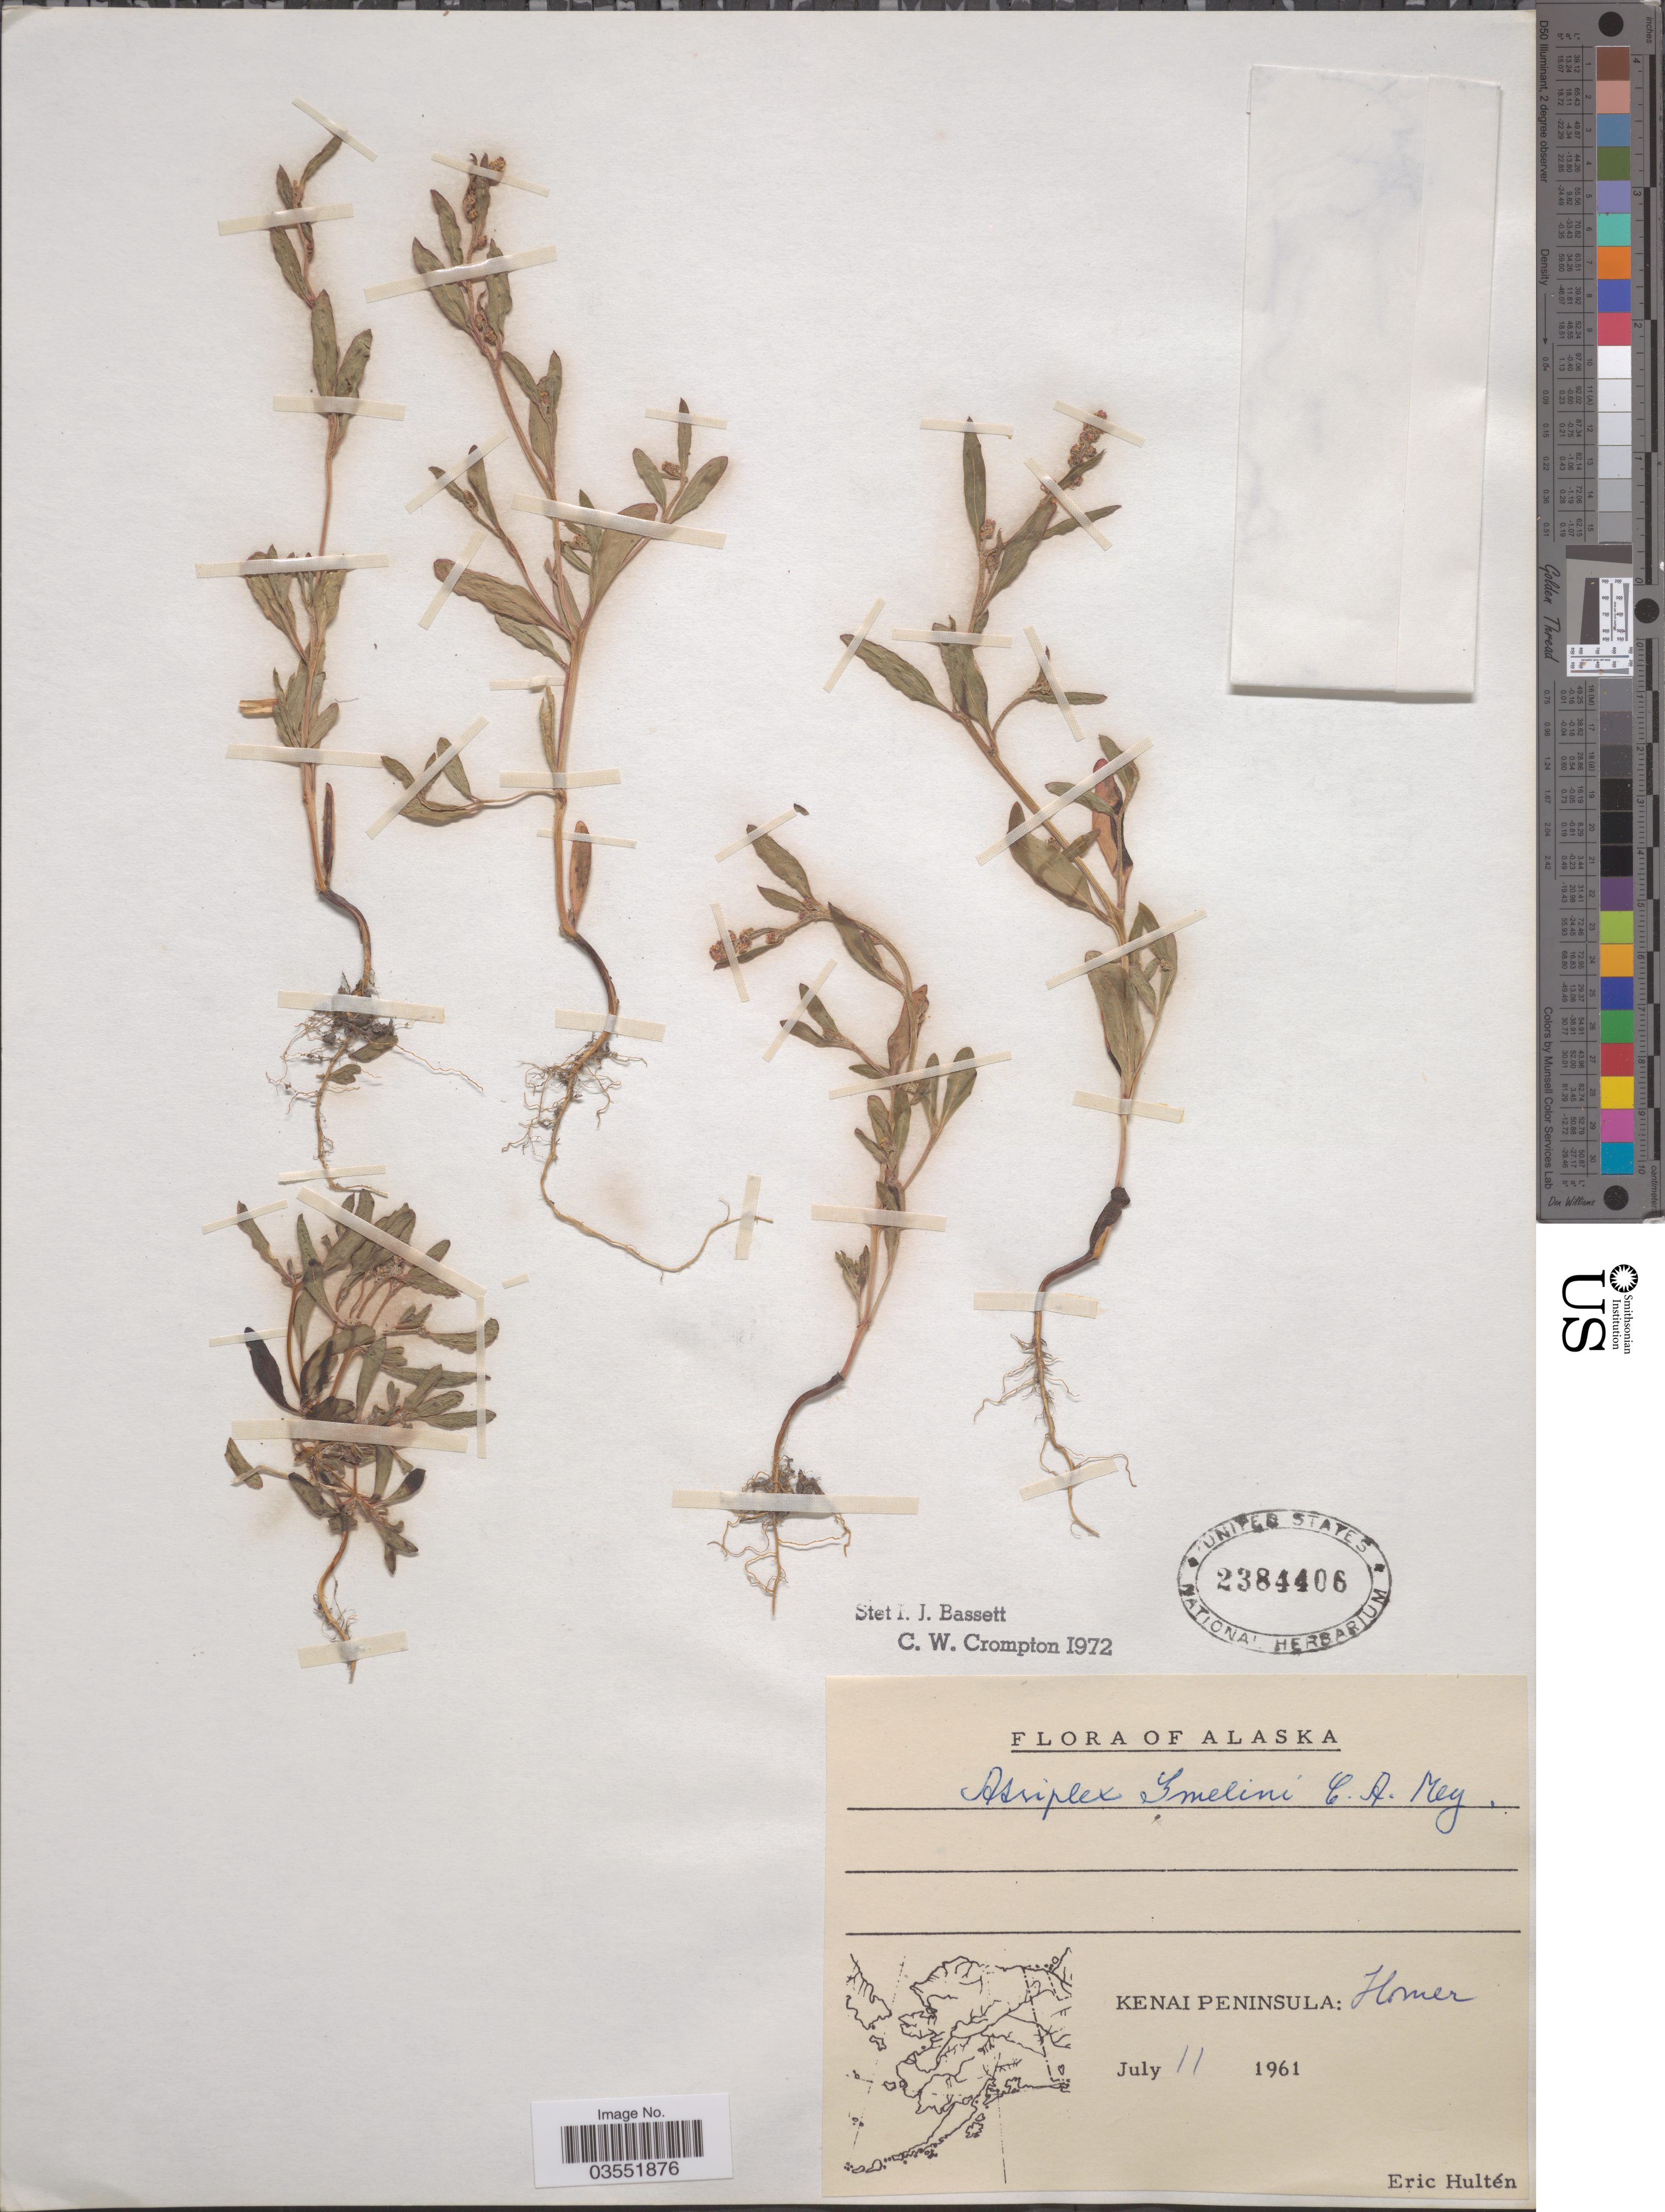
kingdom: Plantae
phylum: Tracheophyta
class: Magnoliopsida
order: Caryophyllales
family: Amaranthaceae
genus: Atriplex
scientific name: Atriplex gmelinii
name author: C.A. Mey. ex Bong.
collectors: E. G. Hultén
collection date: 1961-07-11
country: United States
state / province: Alaska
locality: Kenai Peninsula: Homer.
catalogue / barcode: US 2384406